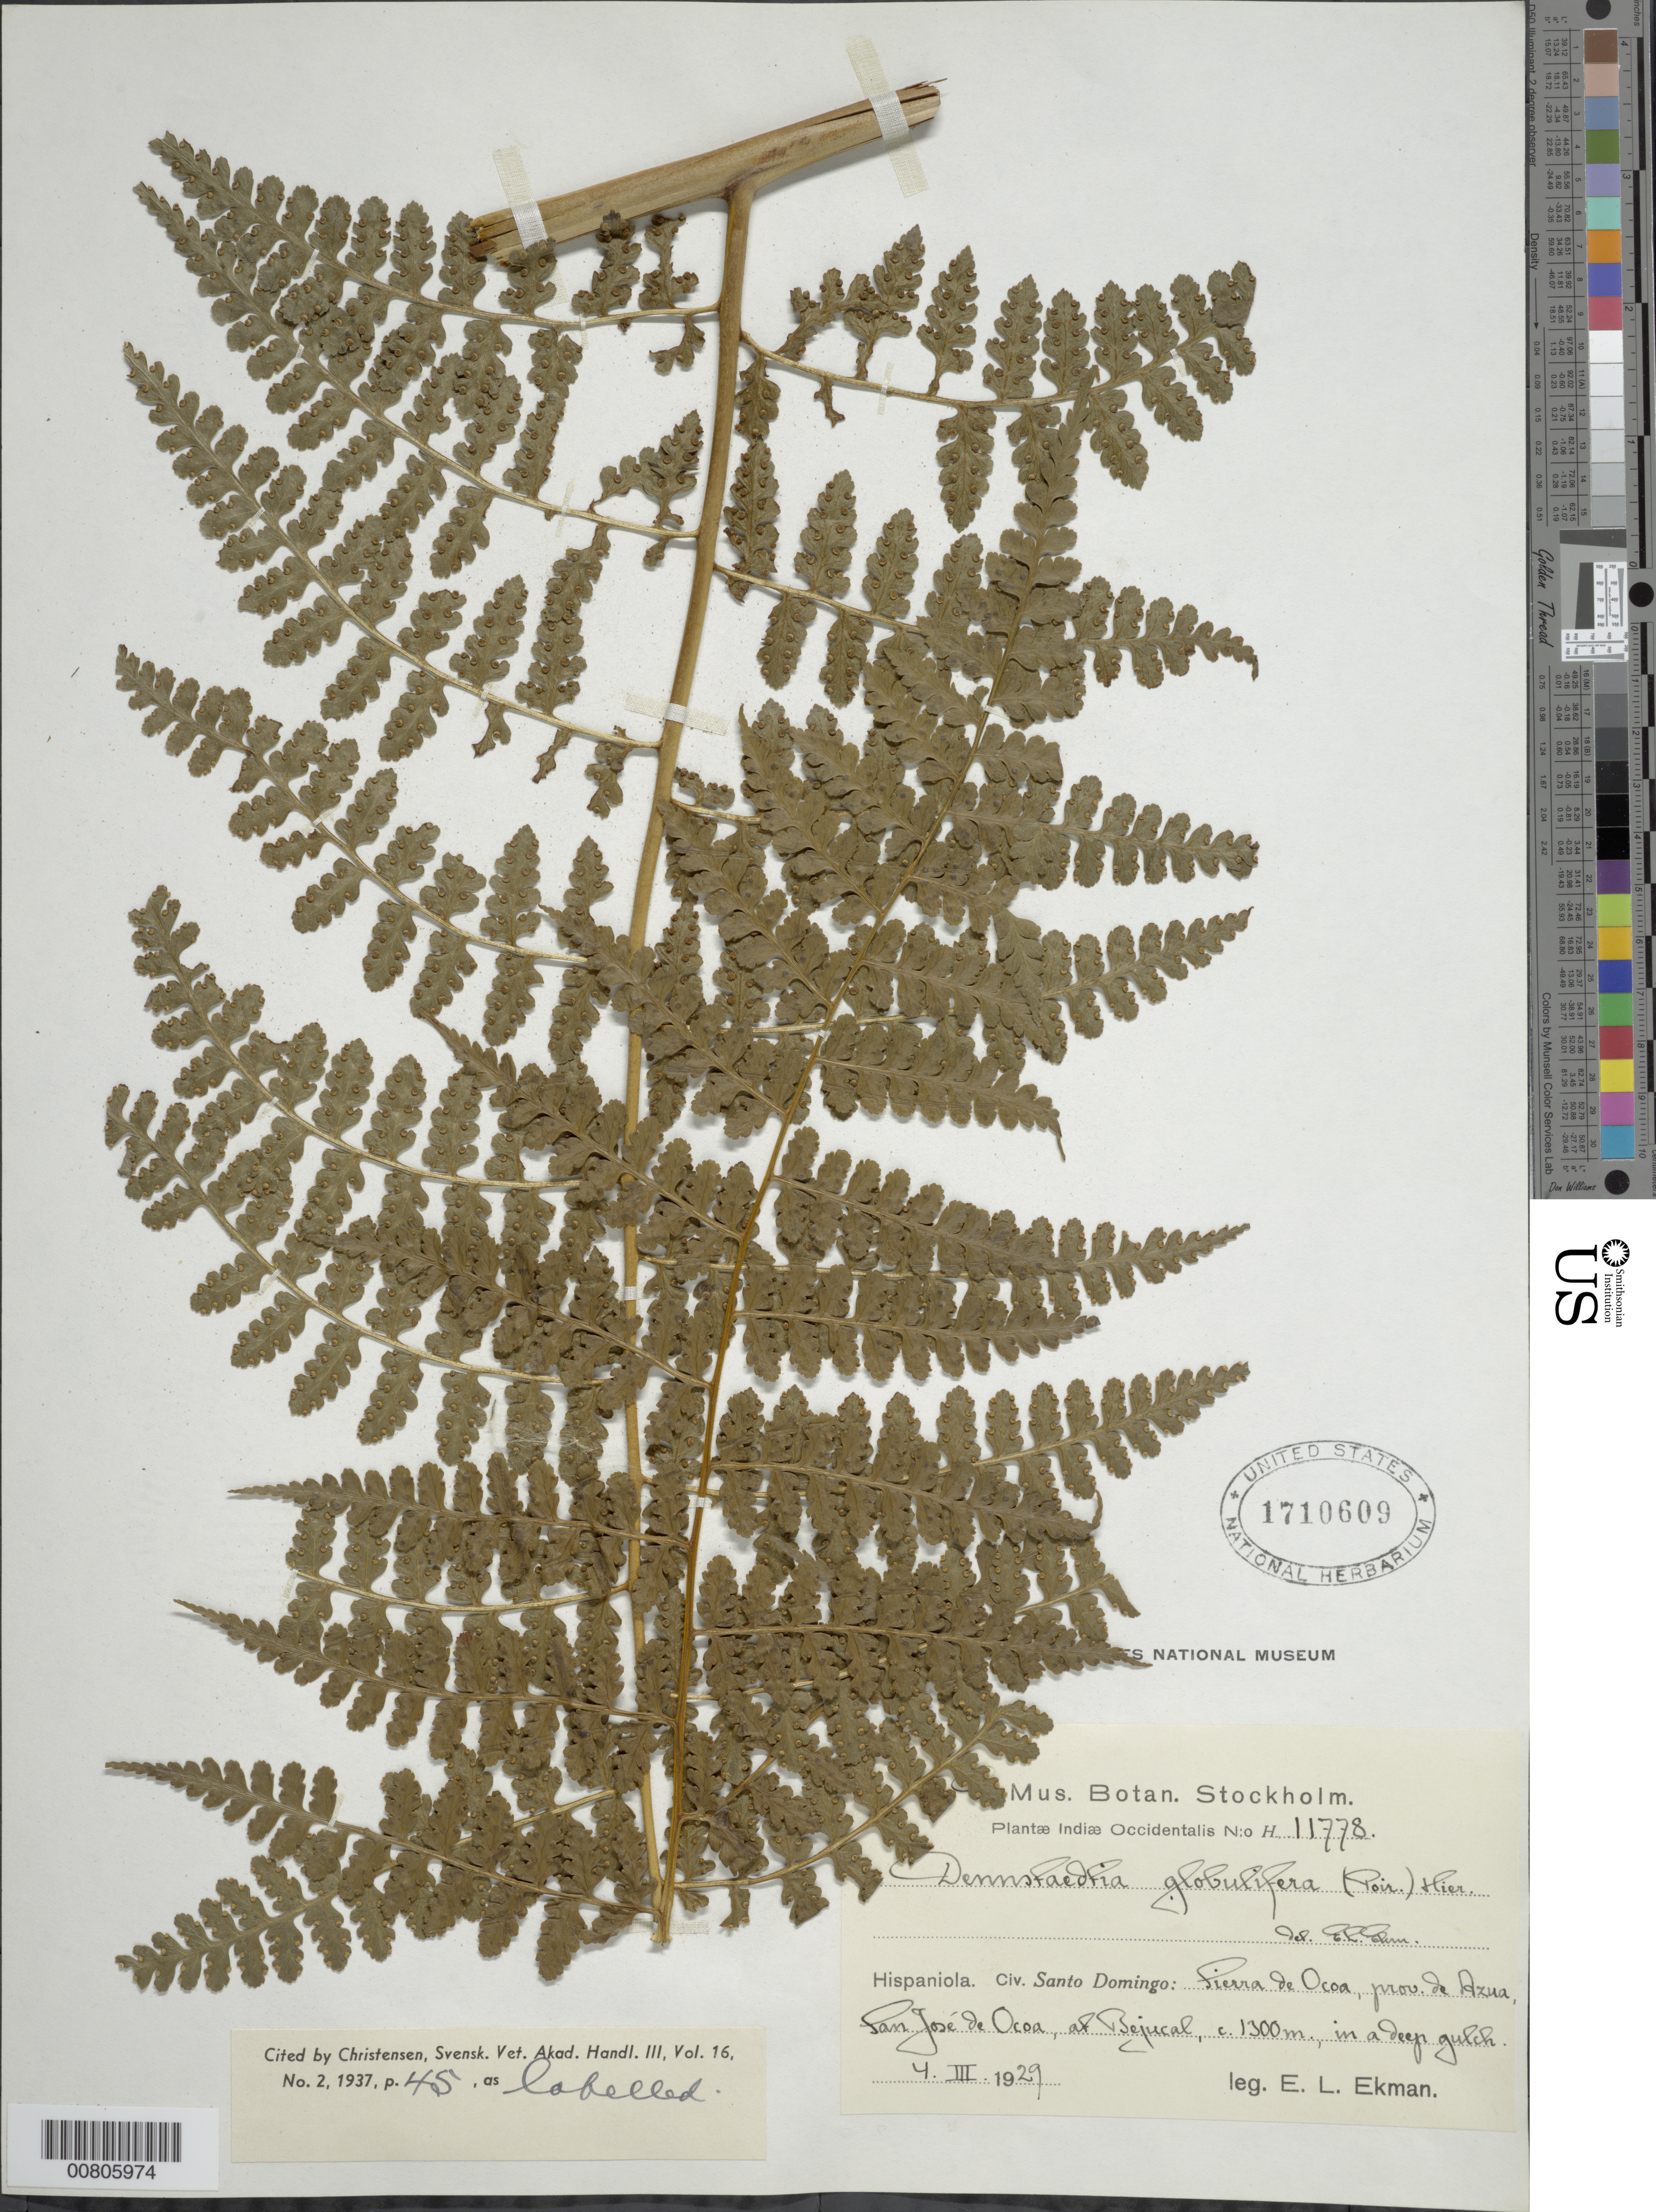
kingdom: Plantae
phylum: Tracheophyta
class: Polypodiopsida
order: Polypodiales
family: Dennstaedtiaceae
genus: Dennstaedtia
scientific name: Dennstaedtia globulifera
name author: (Poir.) Hieron.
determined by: Christensen, C. F. A.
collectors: E. L. Ekman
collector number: H 11778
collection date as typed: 04 Mar 1929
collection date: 1929-03-04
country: Dominican Republic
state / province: Azua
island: Hispaniola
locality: Sierra de Ocoa, San José de Ocoa, at Bejucal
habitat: Deep gulch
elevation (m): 1300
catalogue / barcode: US 1710609